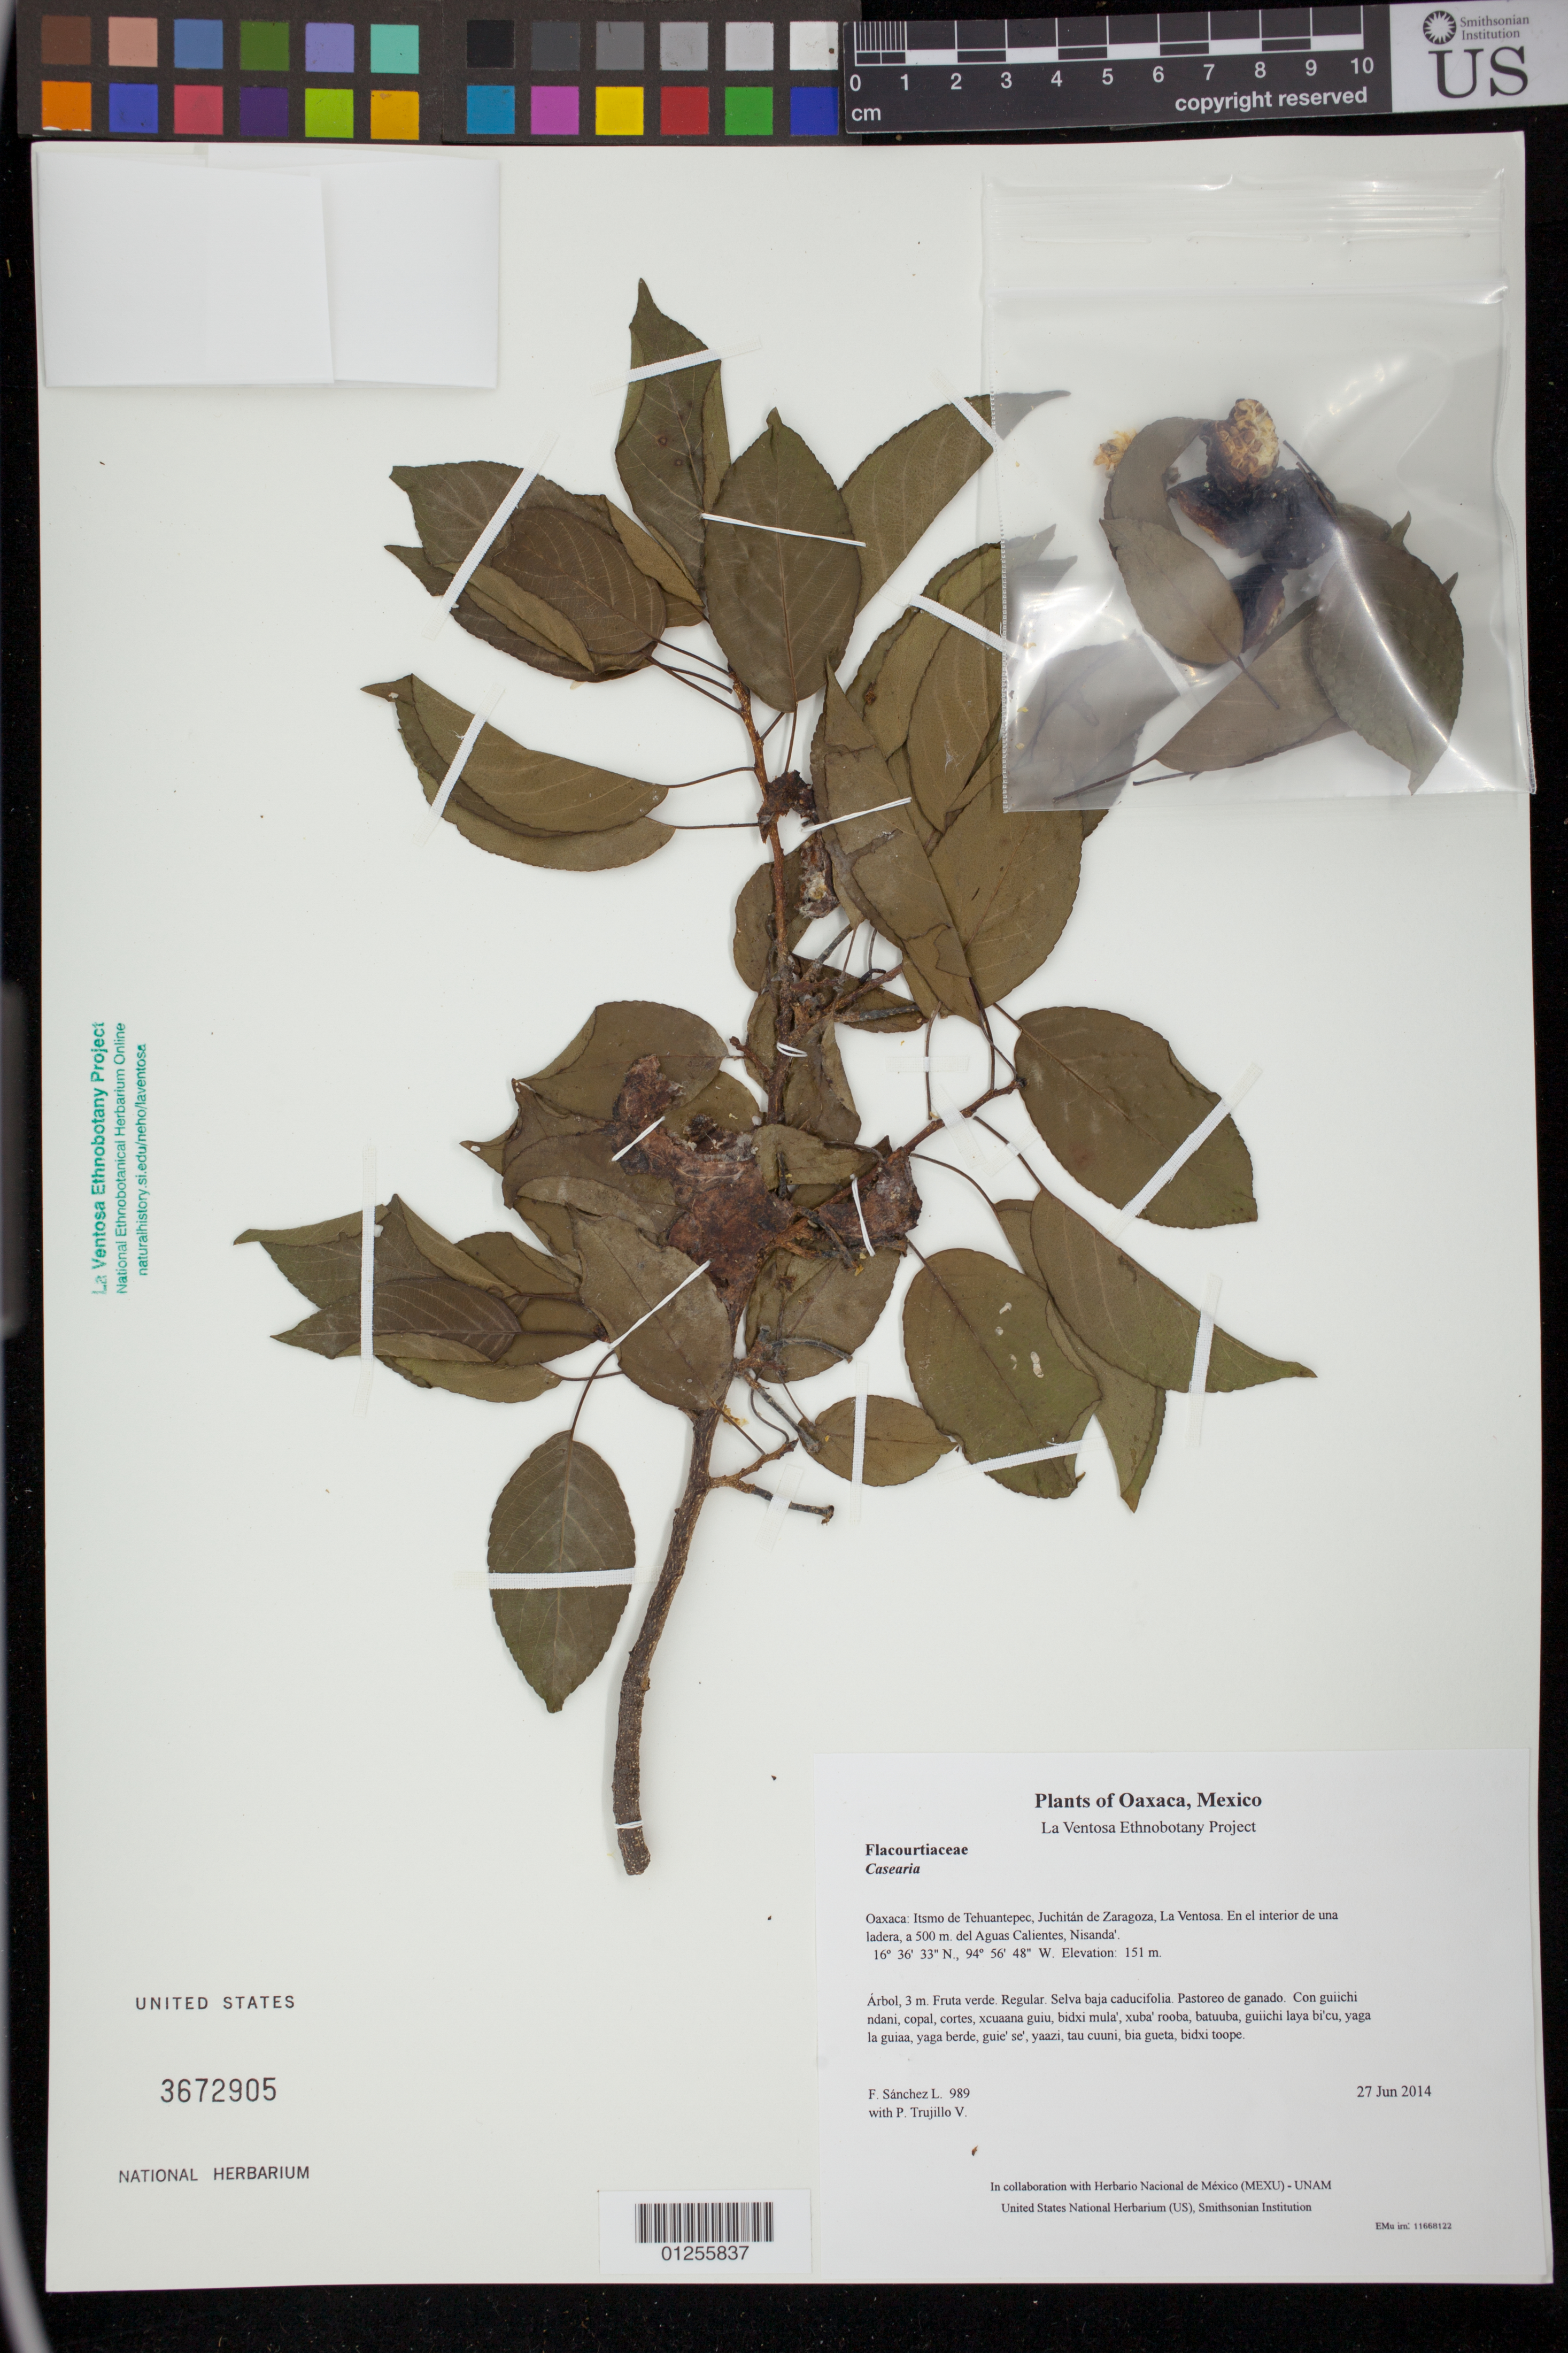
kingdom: Plantae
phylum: Tracheophyta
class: Magnoliopsida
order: Malpighiales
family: Salicaceae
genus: Casearia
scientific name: Casearia tremula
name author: (Griseb.) Griseb. ex C. Wright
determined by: Lot, Emily J.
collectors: F. Sánchez L. & P. Trujillo V.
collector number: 989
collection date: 2014-06-27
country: Mexico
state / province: Oaxaca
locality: Itsmo de Tehuantepec, Juchitán de Zaragoza, La Ventosa. En el interior de una ladera, a 500 m. del Aguas Calientes, Nisanda'.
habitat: Selva baja caducifolia. Pastoreo de ganado.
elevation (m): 151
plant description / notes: JEBOT, MEXU, SERO, SIPI, US; Yaga. 3 m. Cuaananaxhi naga'. Nuu.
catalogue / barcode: US 3672905